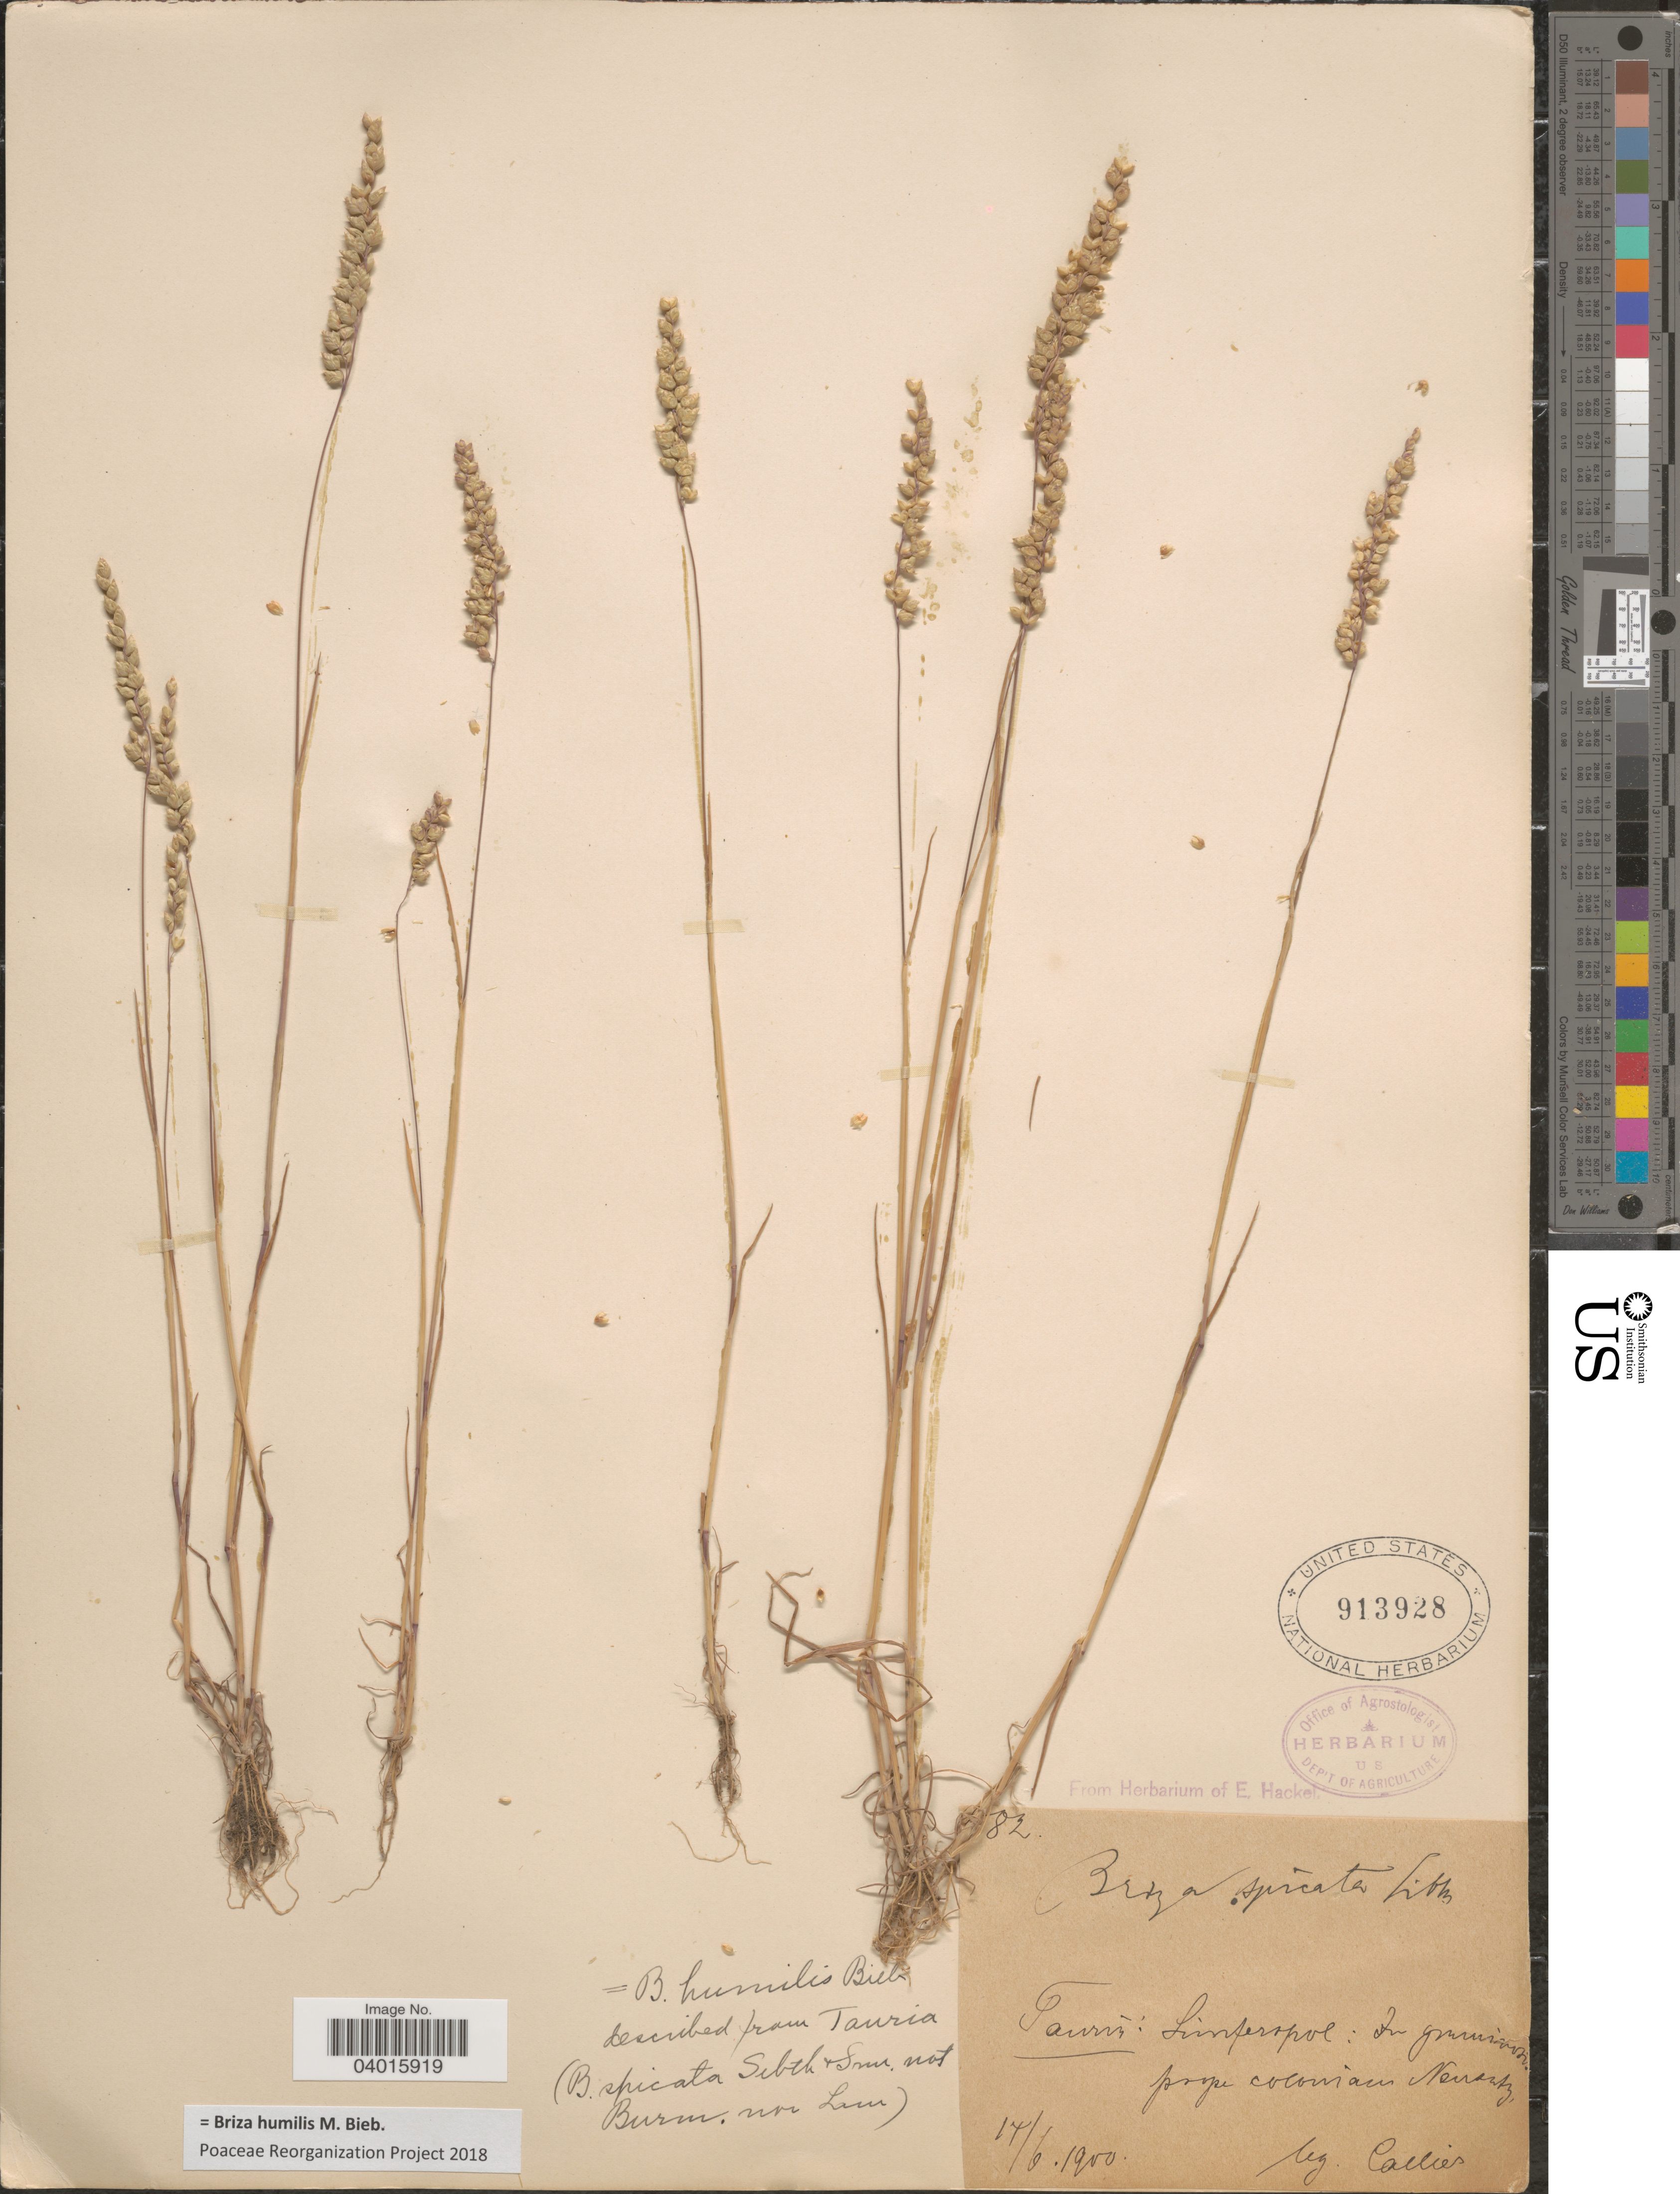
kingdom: Plantae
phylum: Tracheophyta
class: Liliopsida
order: Poales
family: Poaceae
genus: Briza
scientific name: Briza humilis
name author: M. Bieb.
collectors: -- Callier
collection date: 1900-06-17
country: Ukraine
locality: Tauria: Simferopol : In graminosis prope coconiam Neusatz.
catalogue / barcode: US 913928